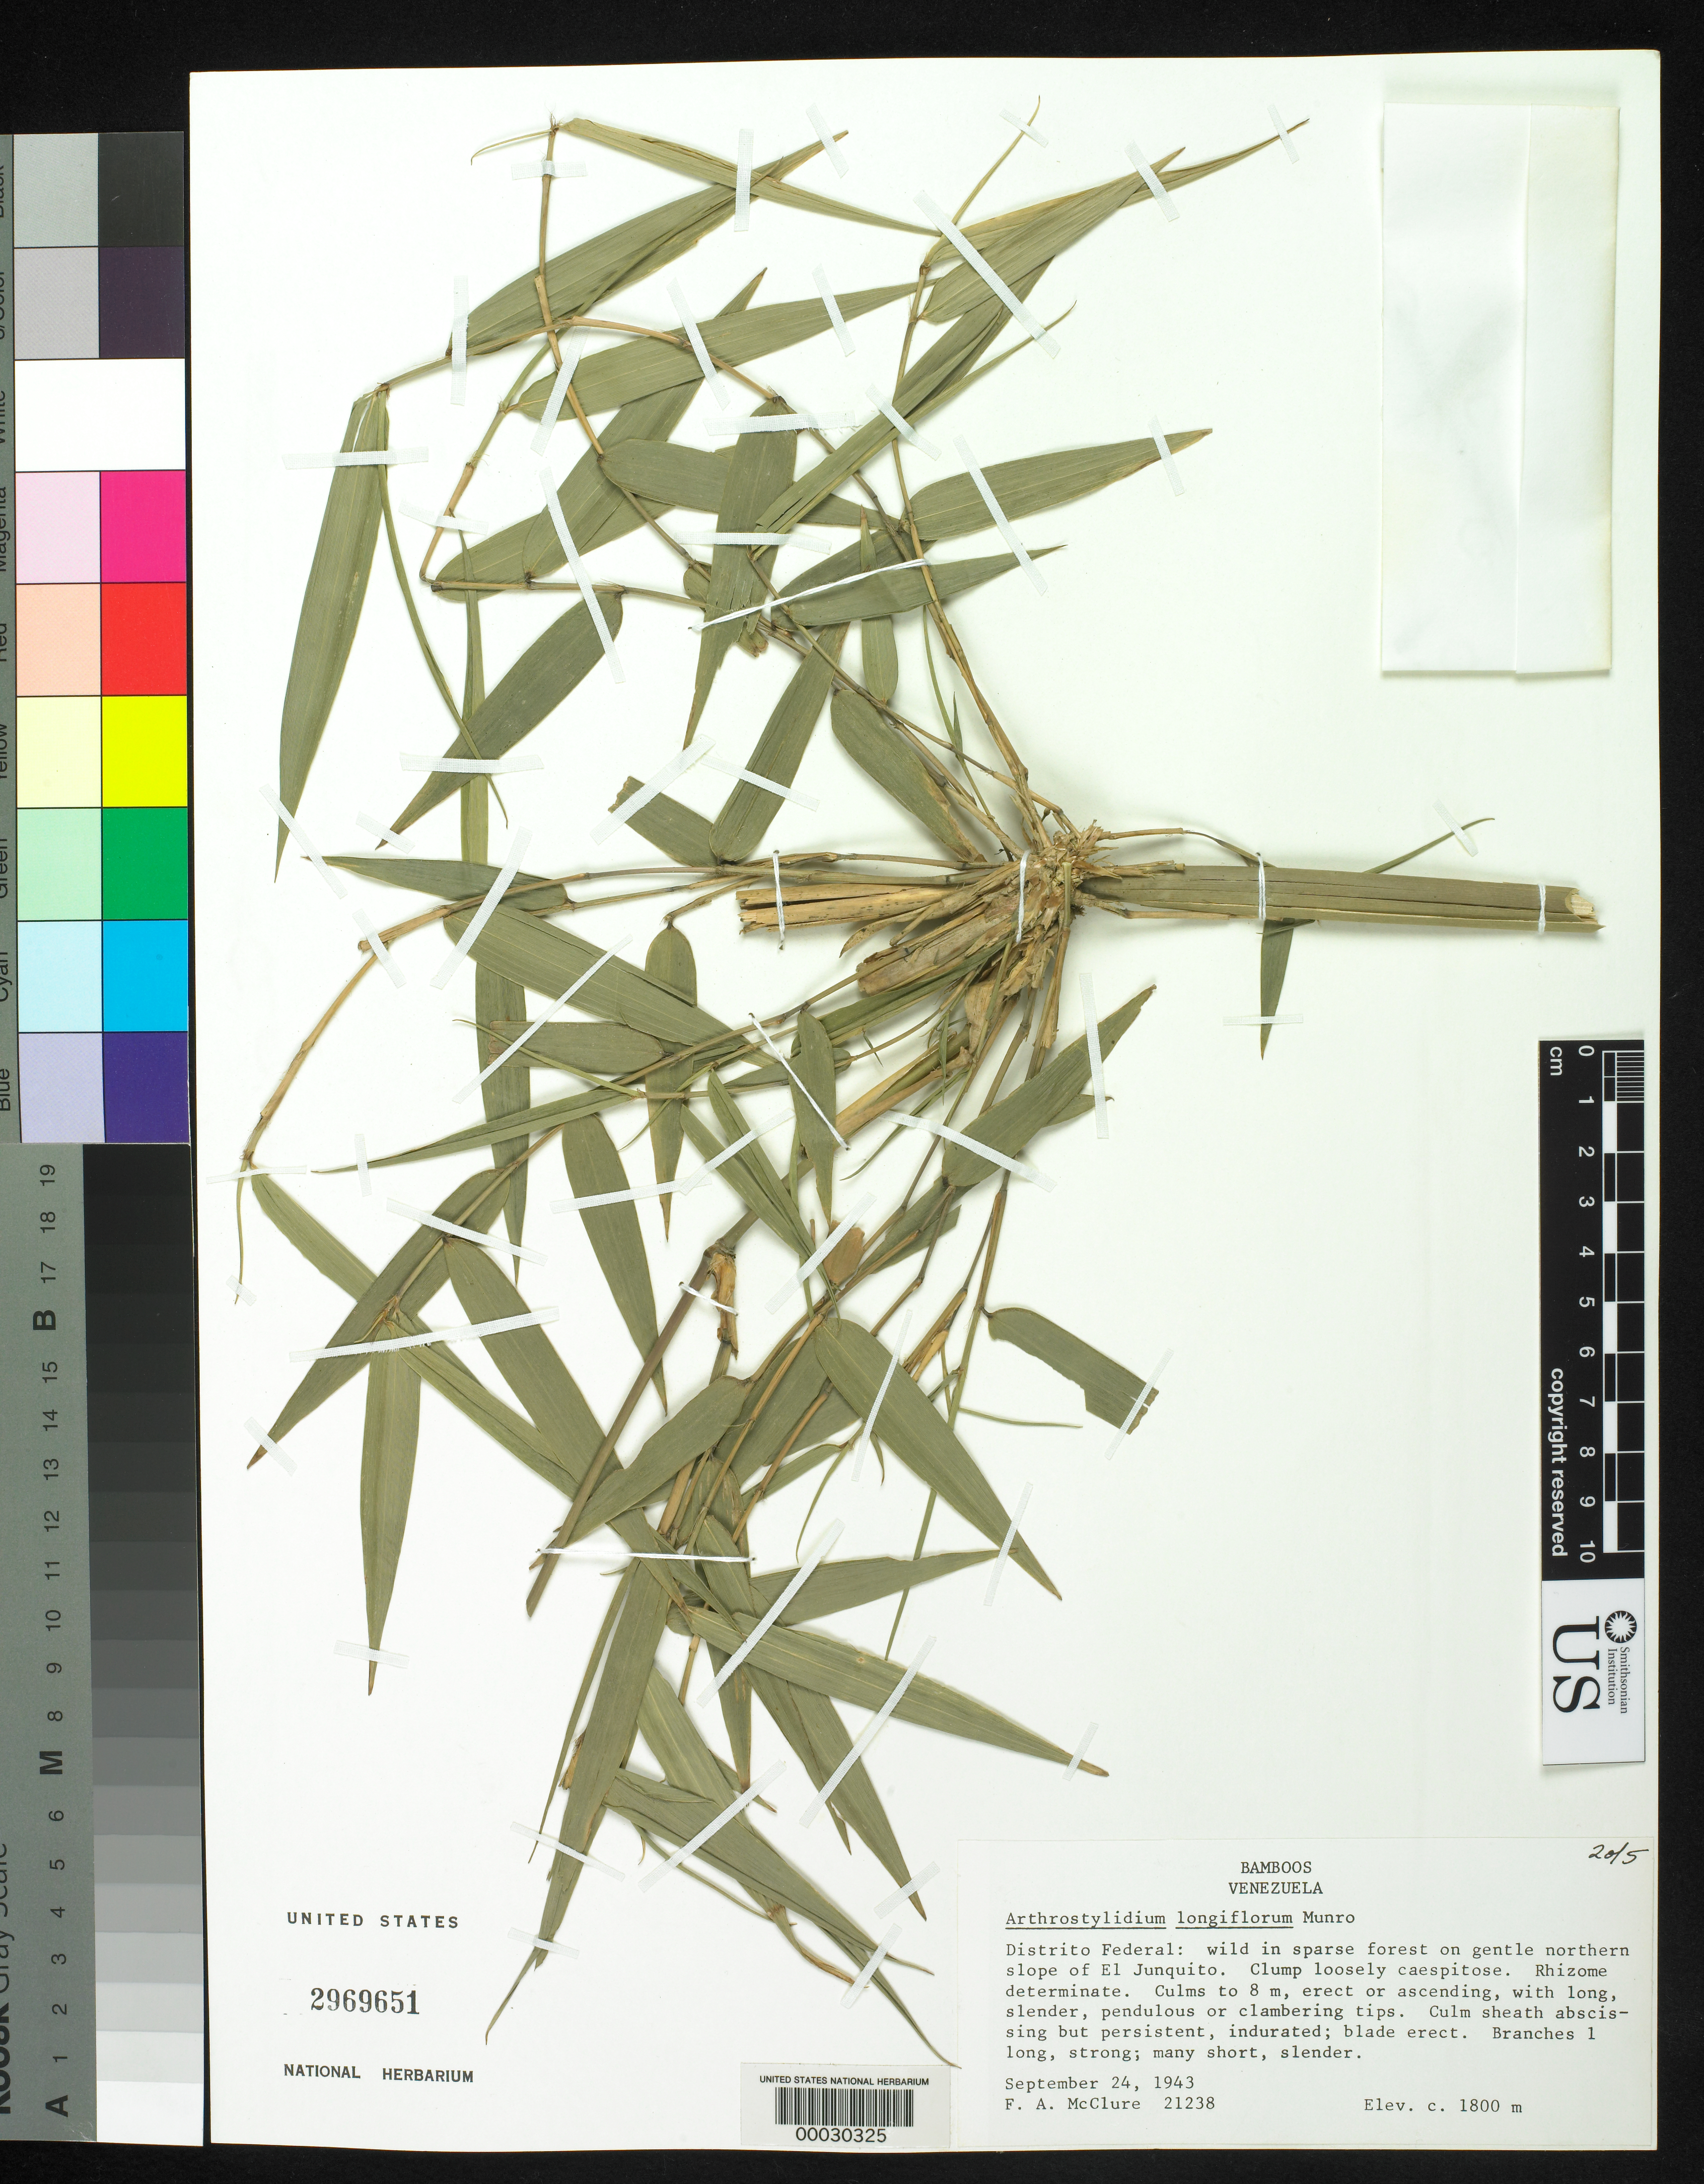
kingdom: Plantae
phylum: Tracheophyta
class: Liliopsida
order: Poales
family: Poaceae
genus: Arthrostylidium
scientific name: Arthrostylidium longiflorum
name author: Munro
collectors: F. A. McClure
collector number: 21238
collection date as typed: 24 Sep 1943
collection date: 1943-09-24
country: Venezuela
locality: El Junquito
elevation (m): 1800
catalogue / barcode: US 2969651